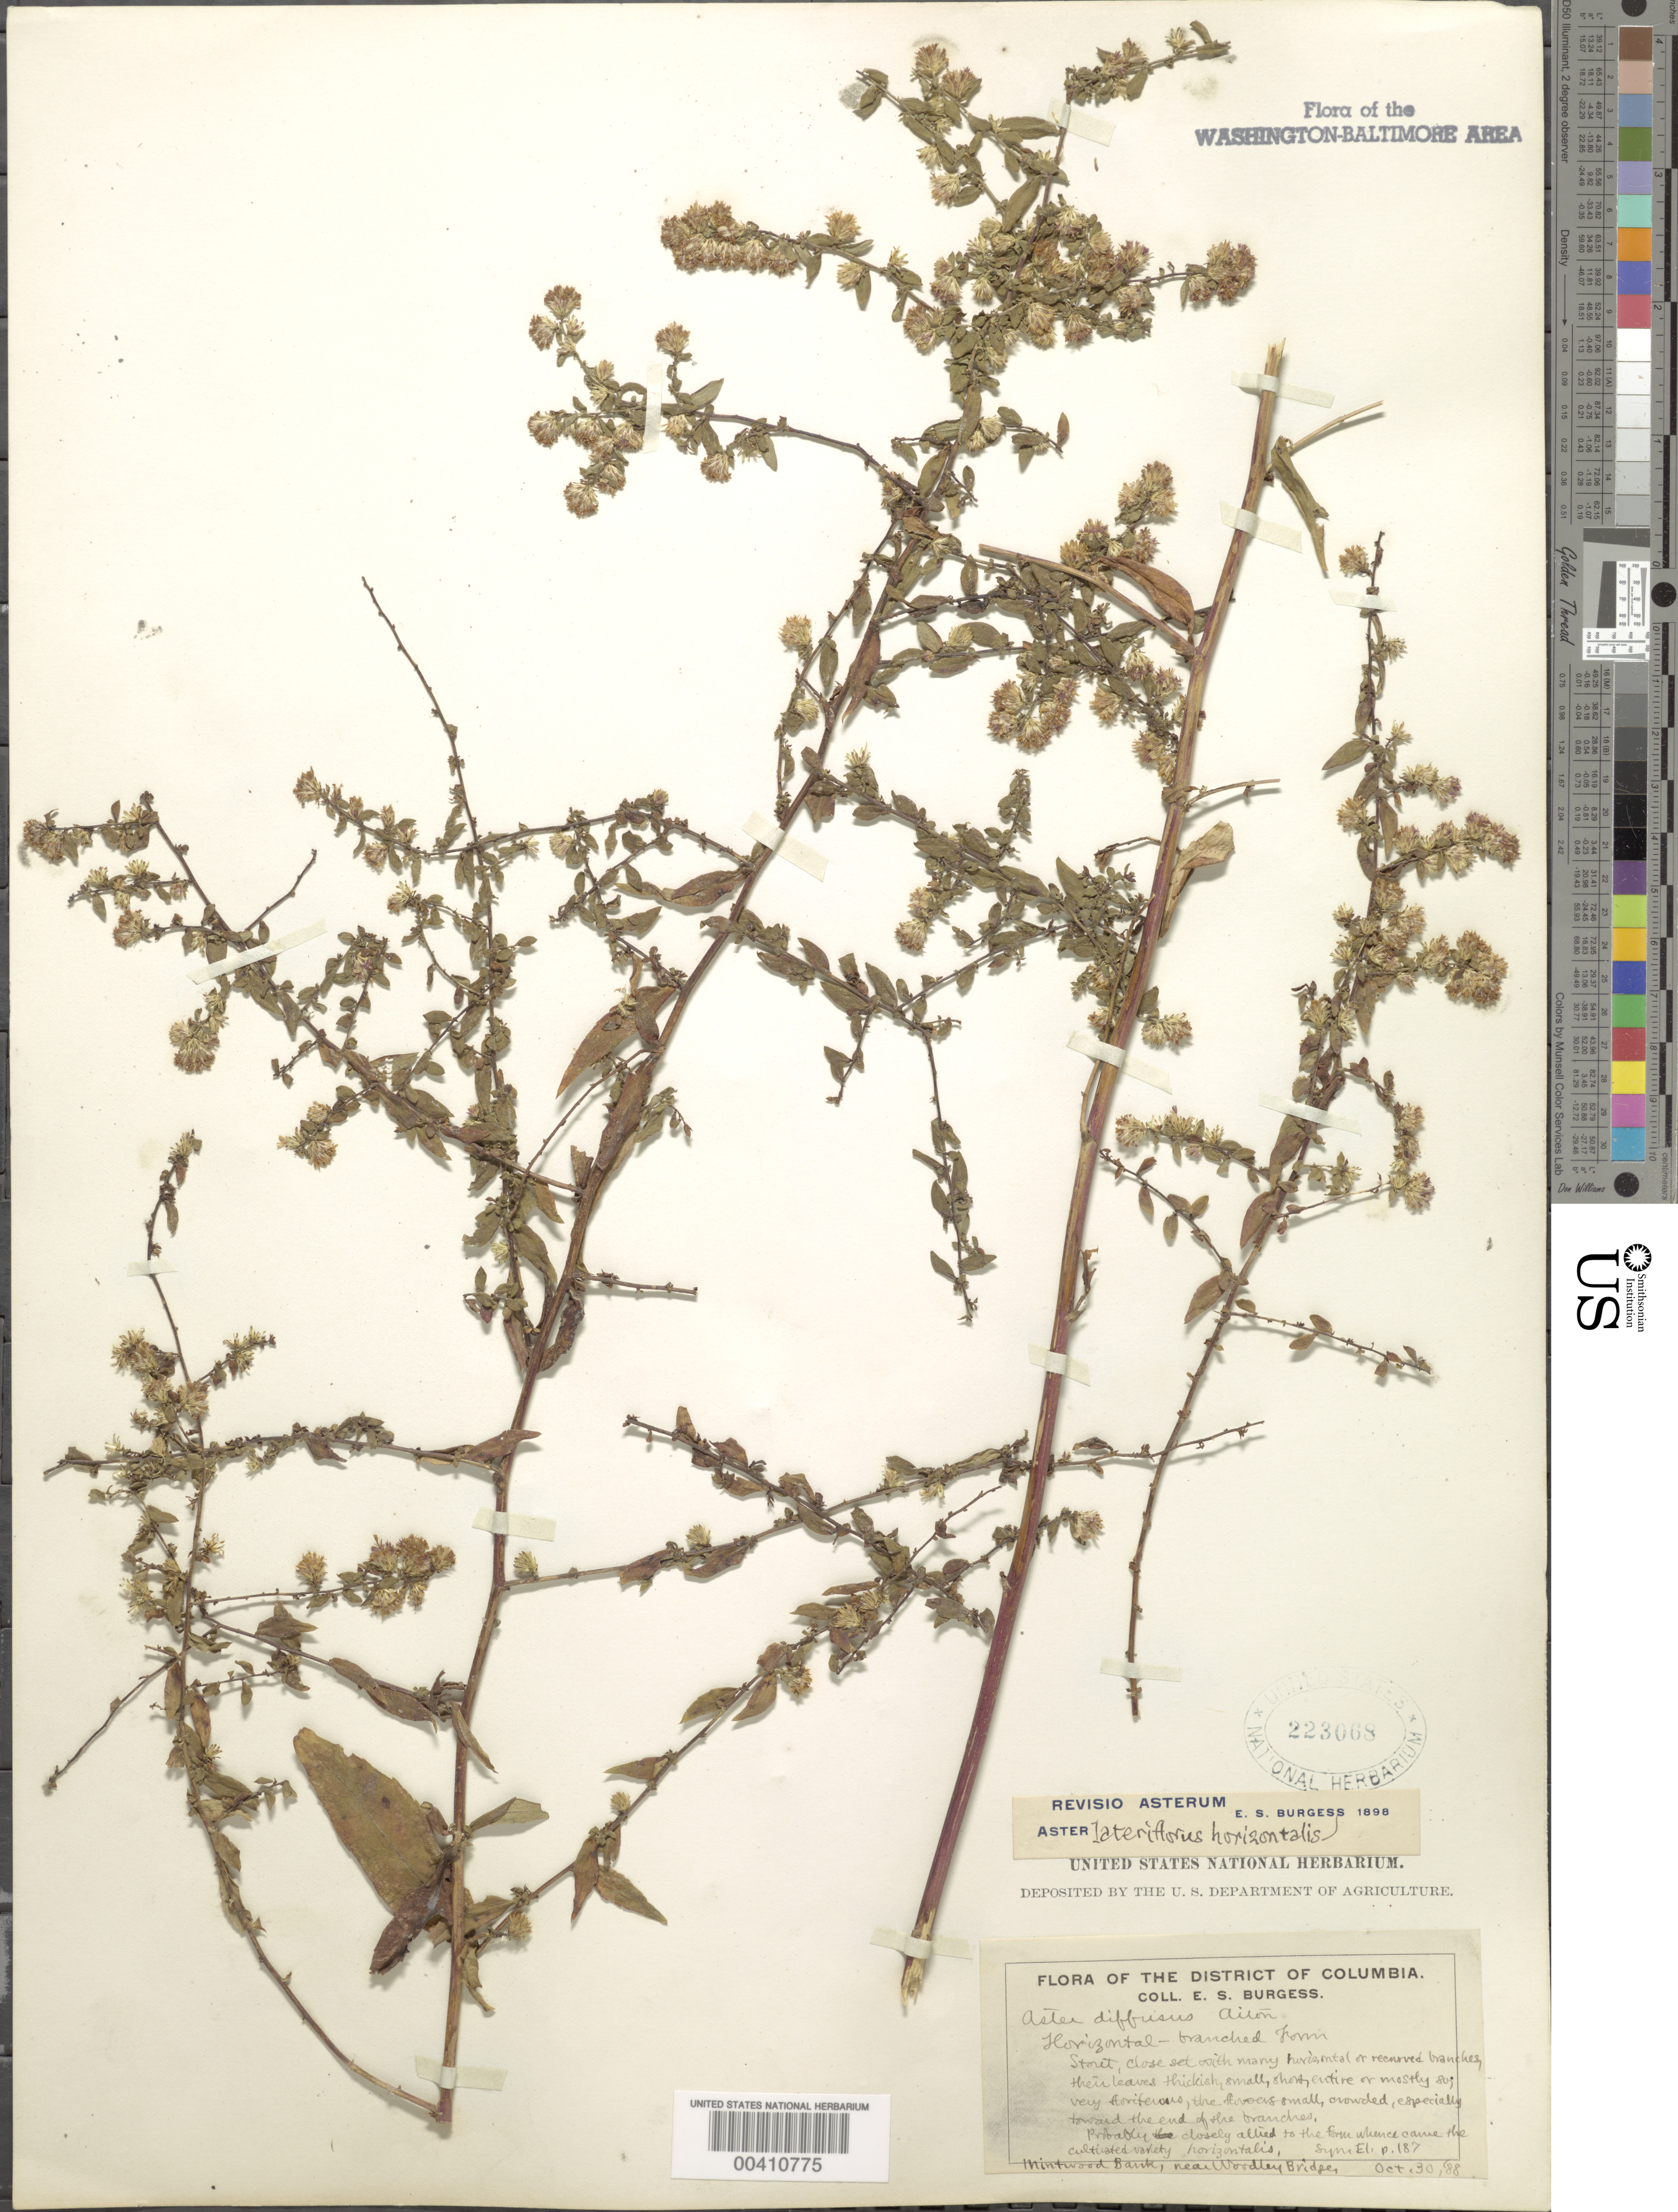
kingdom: Plantae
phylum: Tracheophyta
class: Magnoliopsida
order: Asterales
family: Asteraceae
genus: Symphyotrichum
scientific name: Symphyotrichum lateriflorum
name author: (L.) Á. Löve & D. Löve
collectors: E. Burgess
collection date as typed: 30 Oct 1888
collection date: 1888-10-30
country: United States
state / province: District of Columbia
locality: Mintwood bank near Woodley Bridge Rock Creek Park & vicinity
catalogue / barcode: US 223068